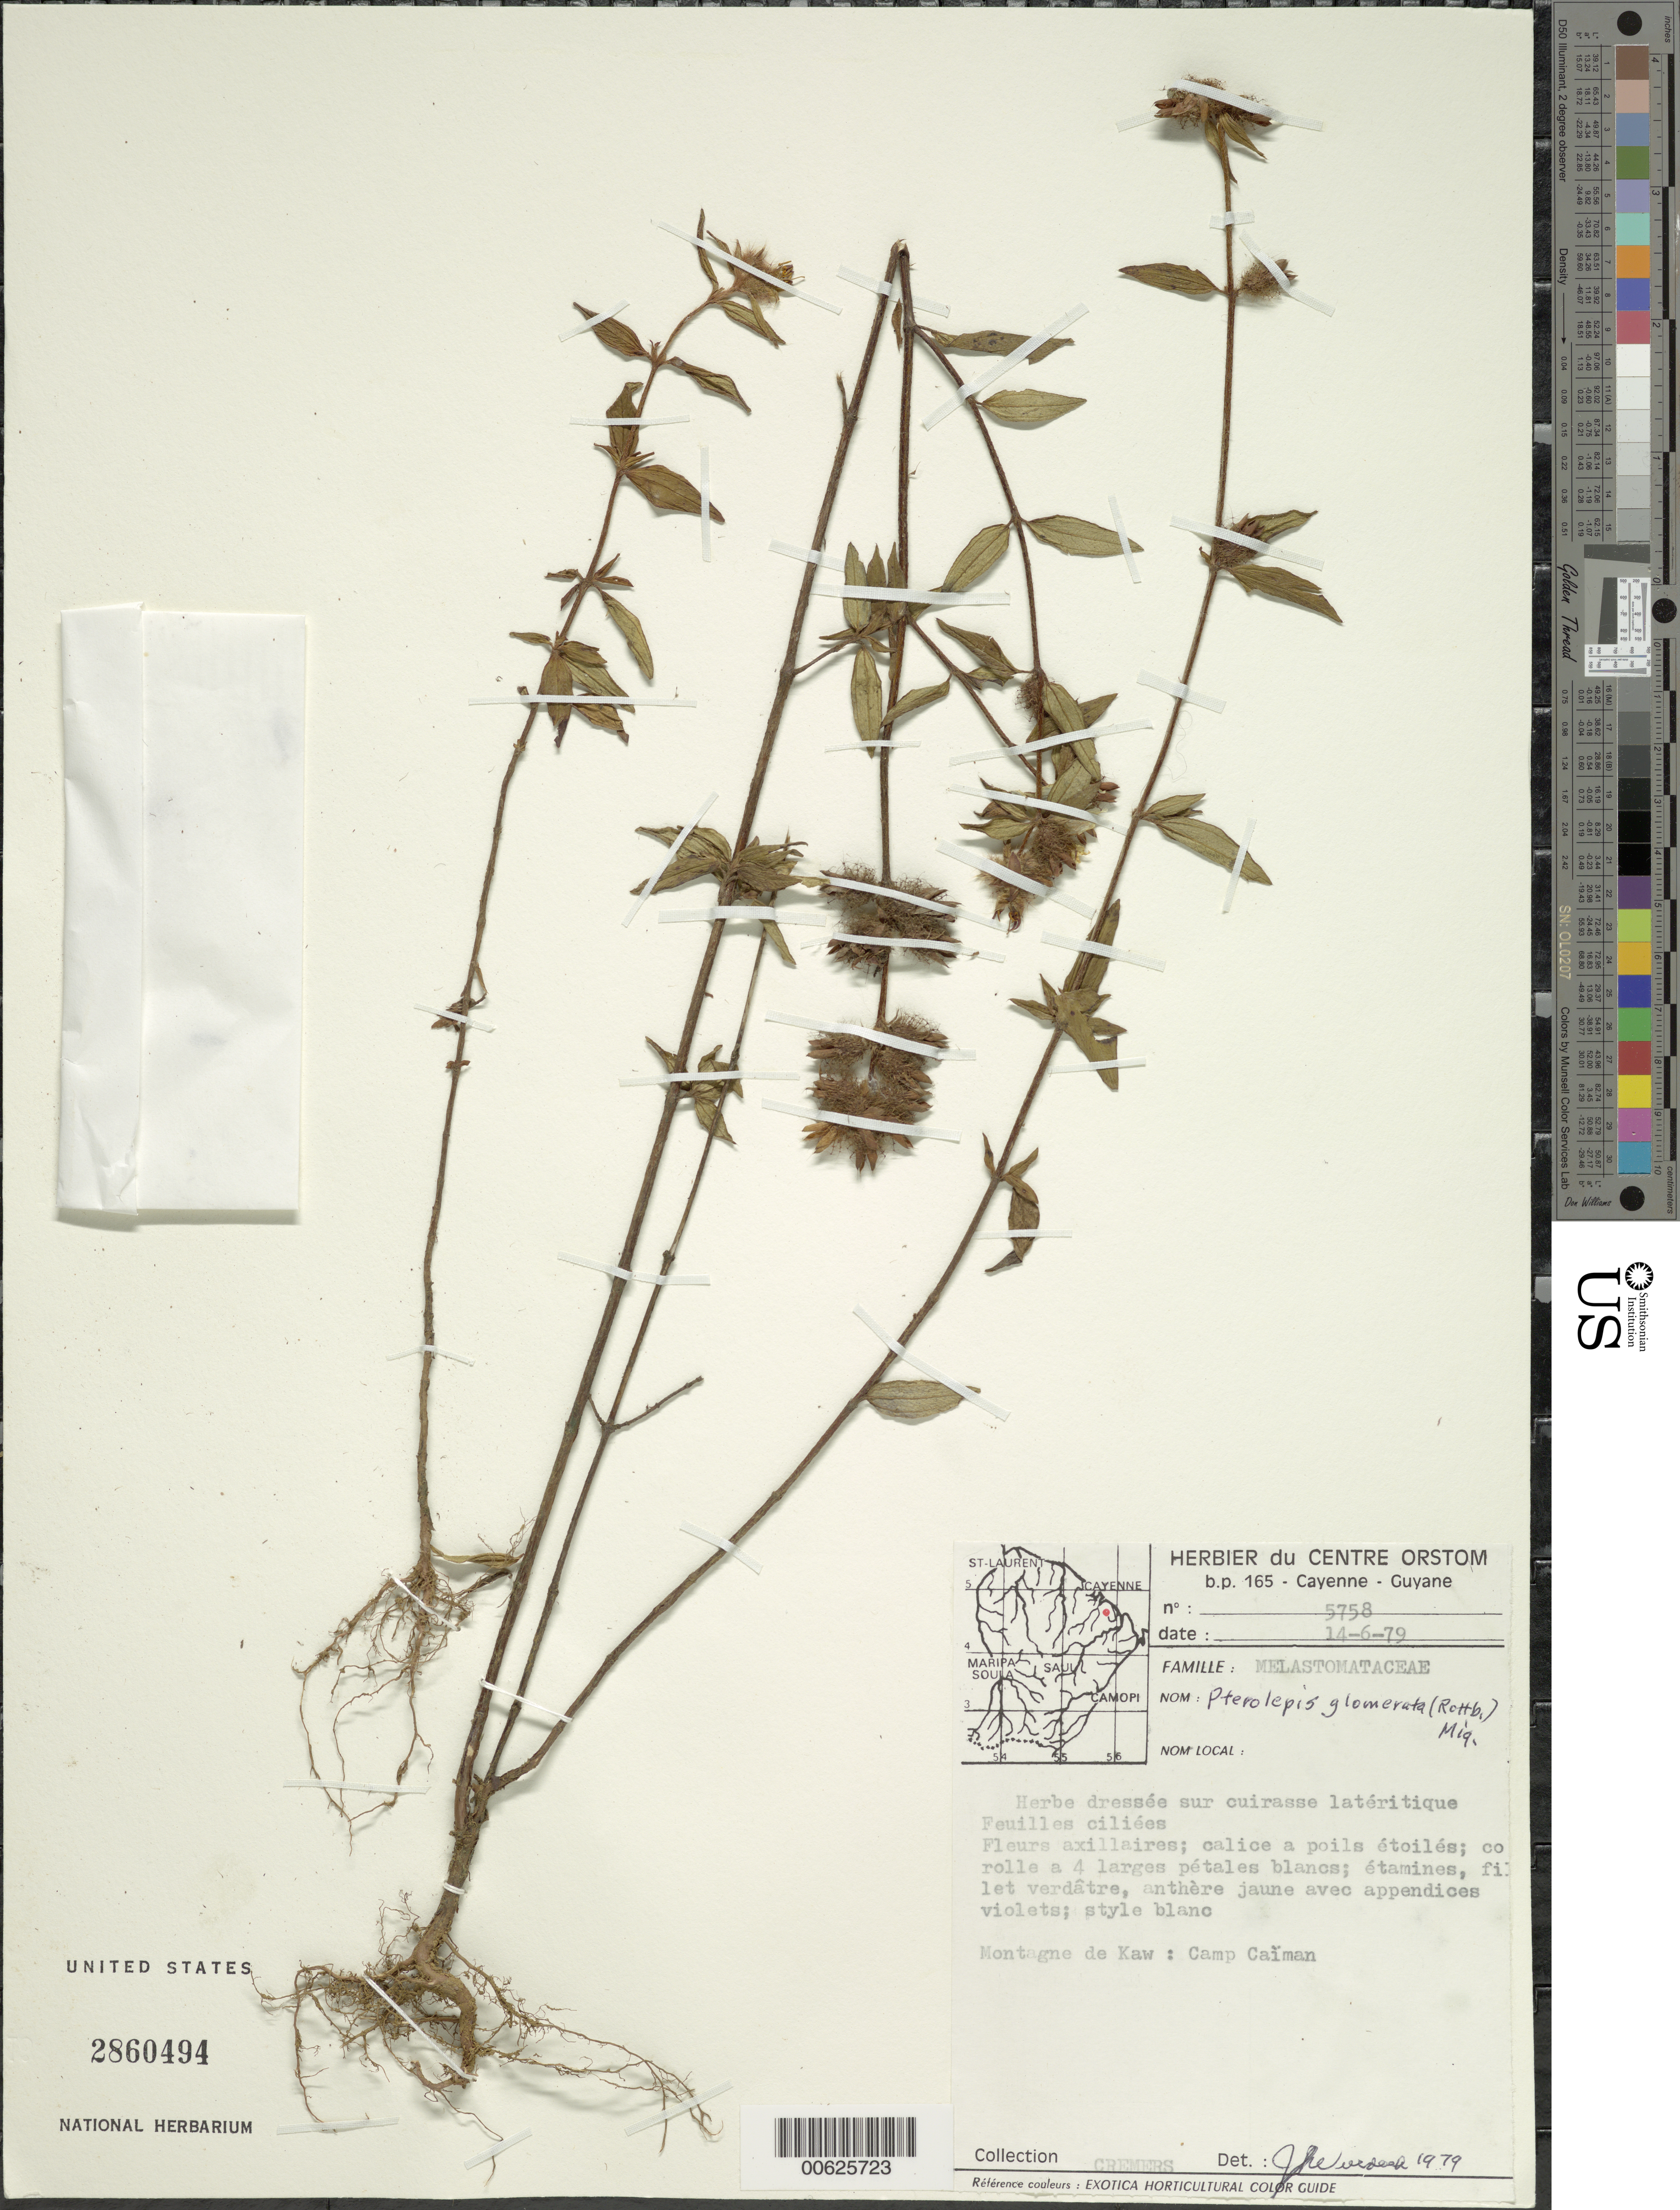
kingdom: Plantae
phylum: Tracheophyta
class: Magnoliopsida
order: Myrtales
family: Melastomataceae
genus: Pterolepis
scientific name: Pterolepis glomerata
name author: (Rottb.) Miq.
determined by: Wurdack, John J., (US), US (UNITED STATES)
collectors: G. Cremers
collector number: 5758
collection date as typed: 14-Jun-79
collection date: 1979-06-14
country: French Guiana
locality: Montagne de Kaw, Camp Caïman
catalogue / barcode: US 2860494